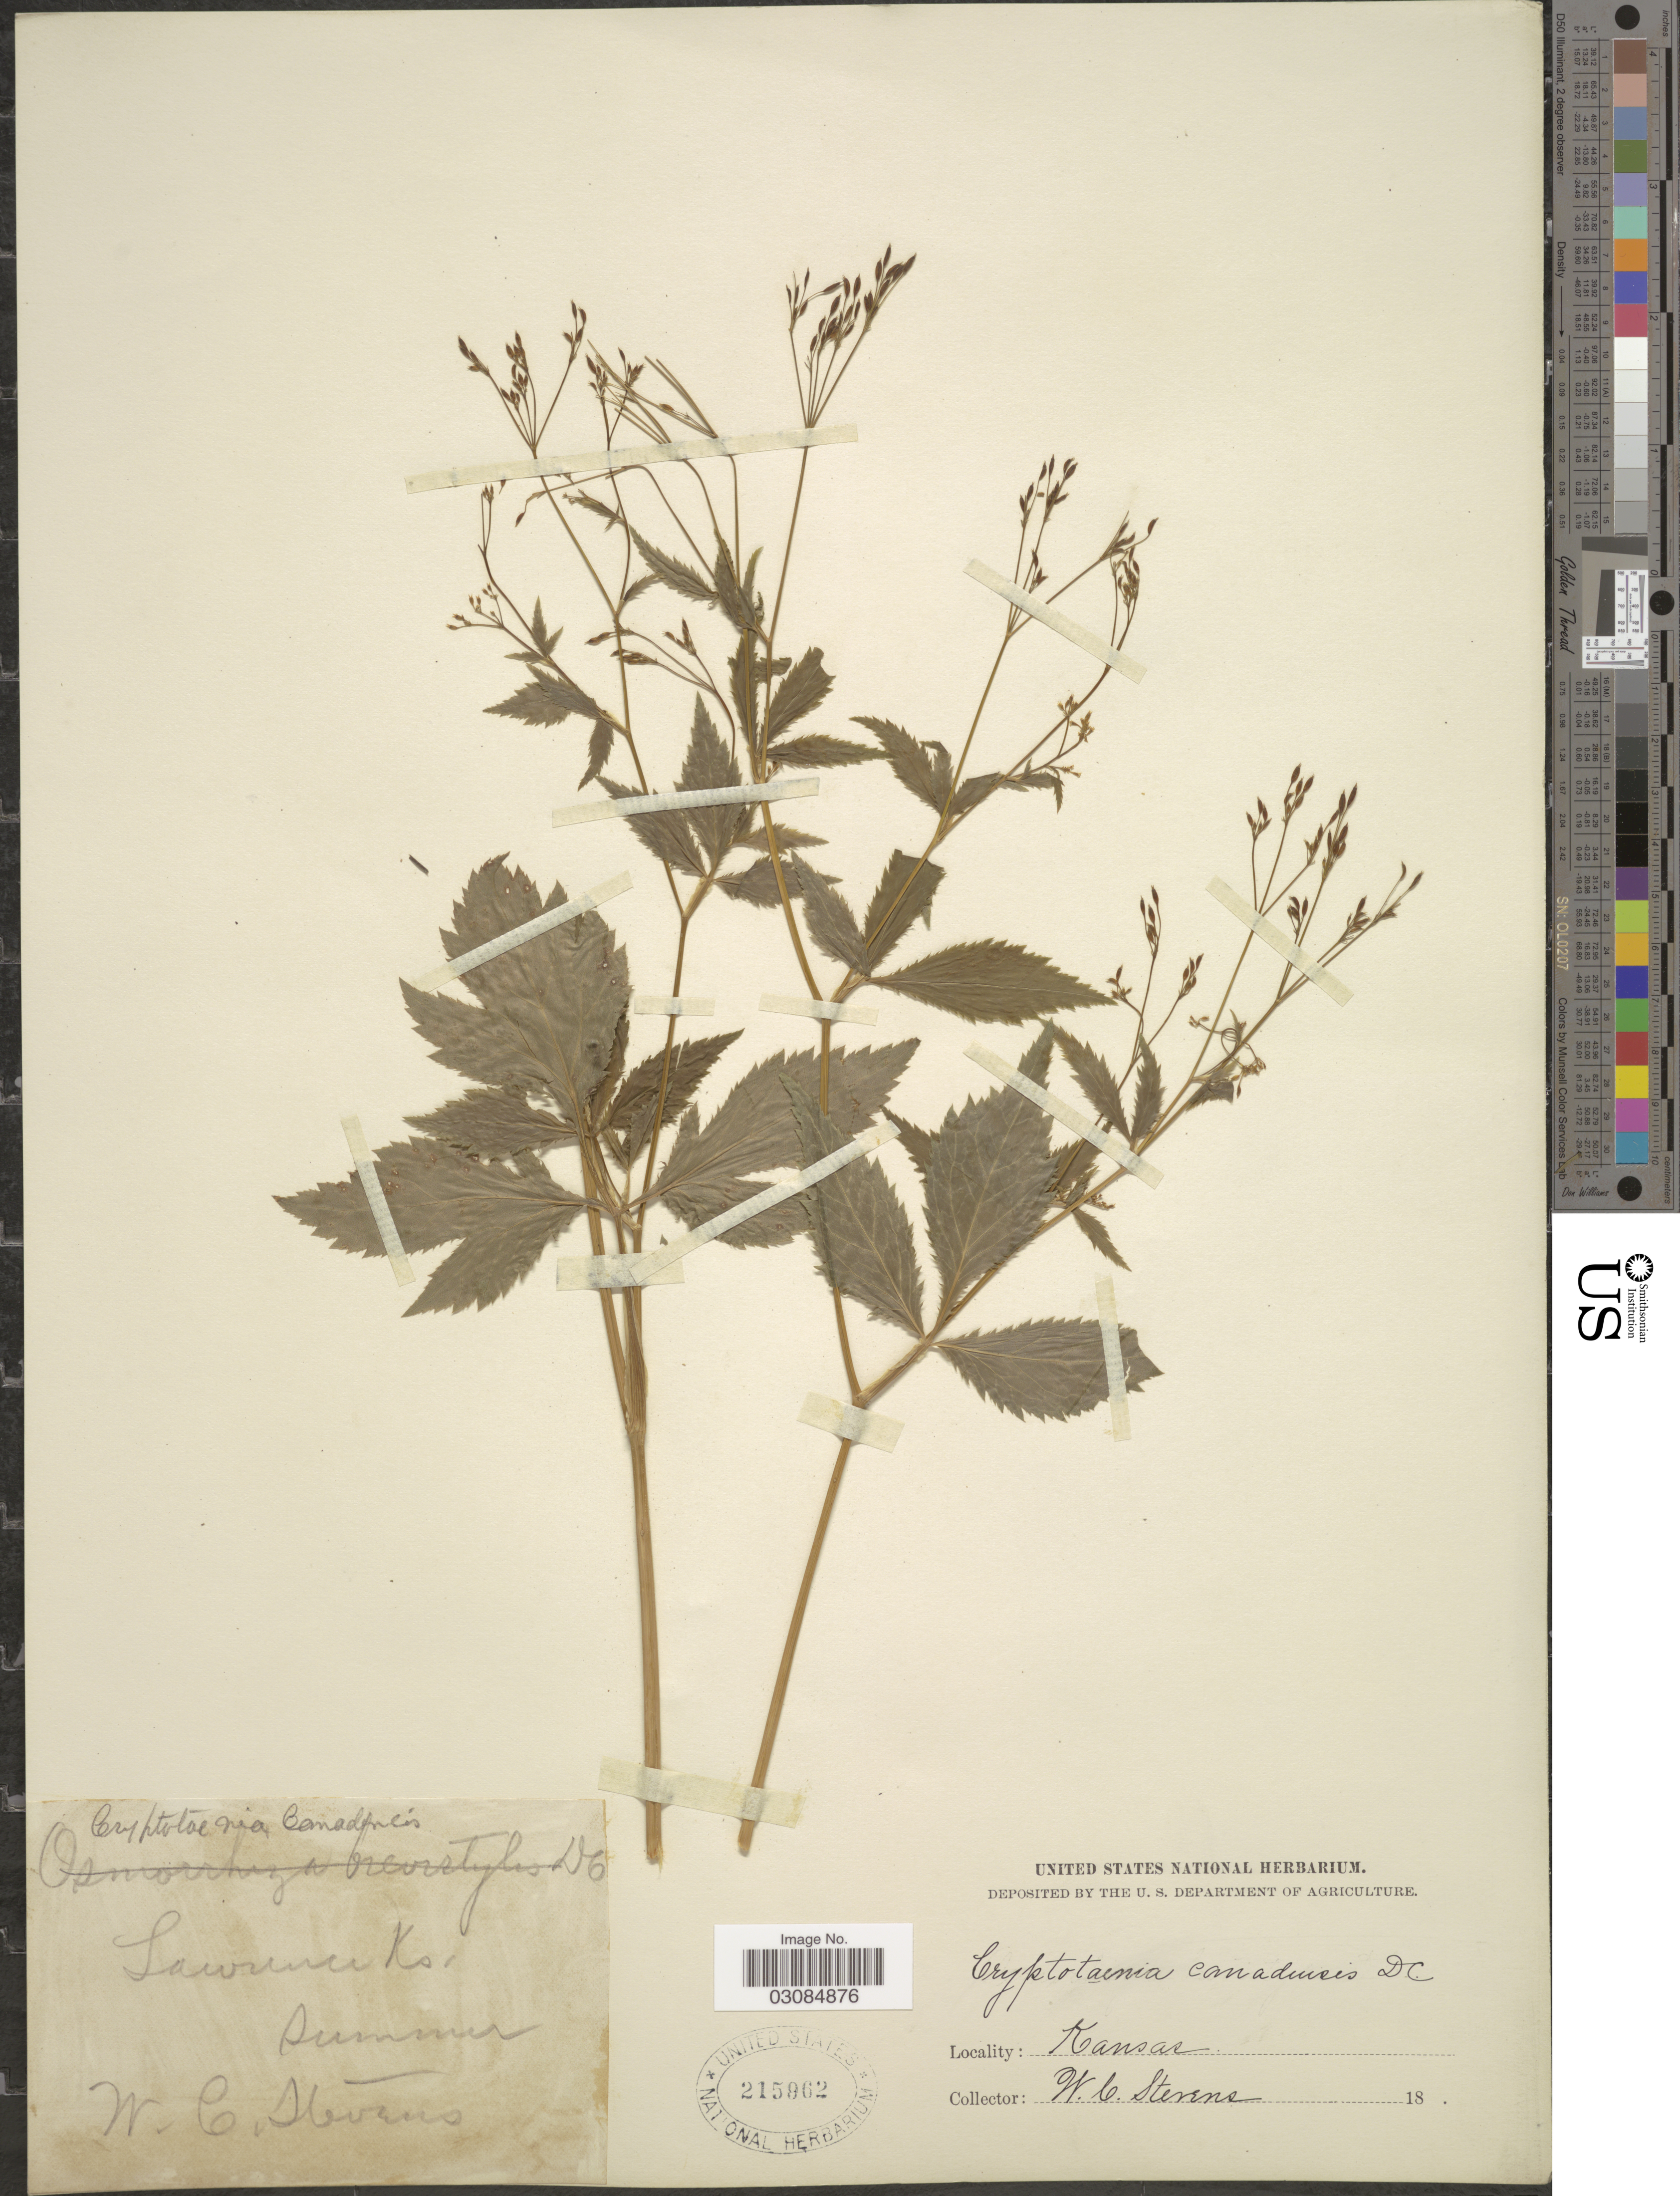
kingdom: Plantae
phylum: Tracheophyta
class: Magnoliopsida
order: Apiales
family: Apiaceae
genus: Cryptotaenia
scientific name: Cryptotaenia canadensis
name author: (L.) DC.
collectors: W. C. Stevens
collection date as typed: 18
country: United States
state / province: Kansas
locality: Lawrence.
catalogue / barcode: US 215962